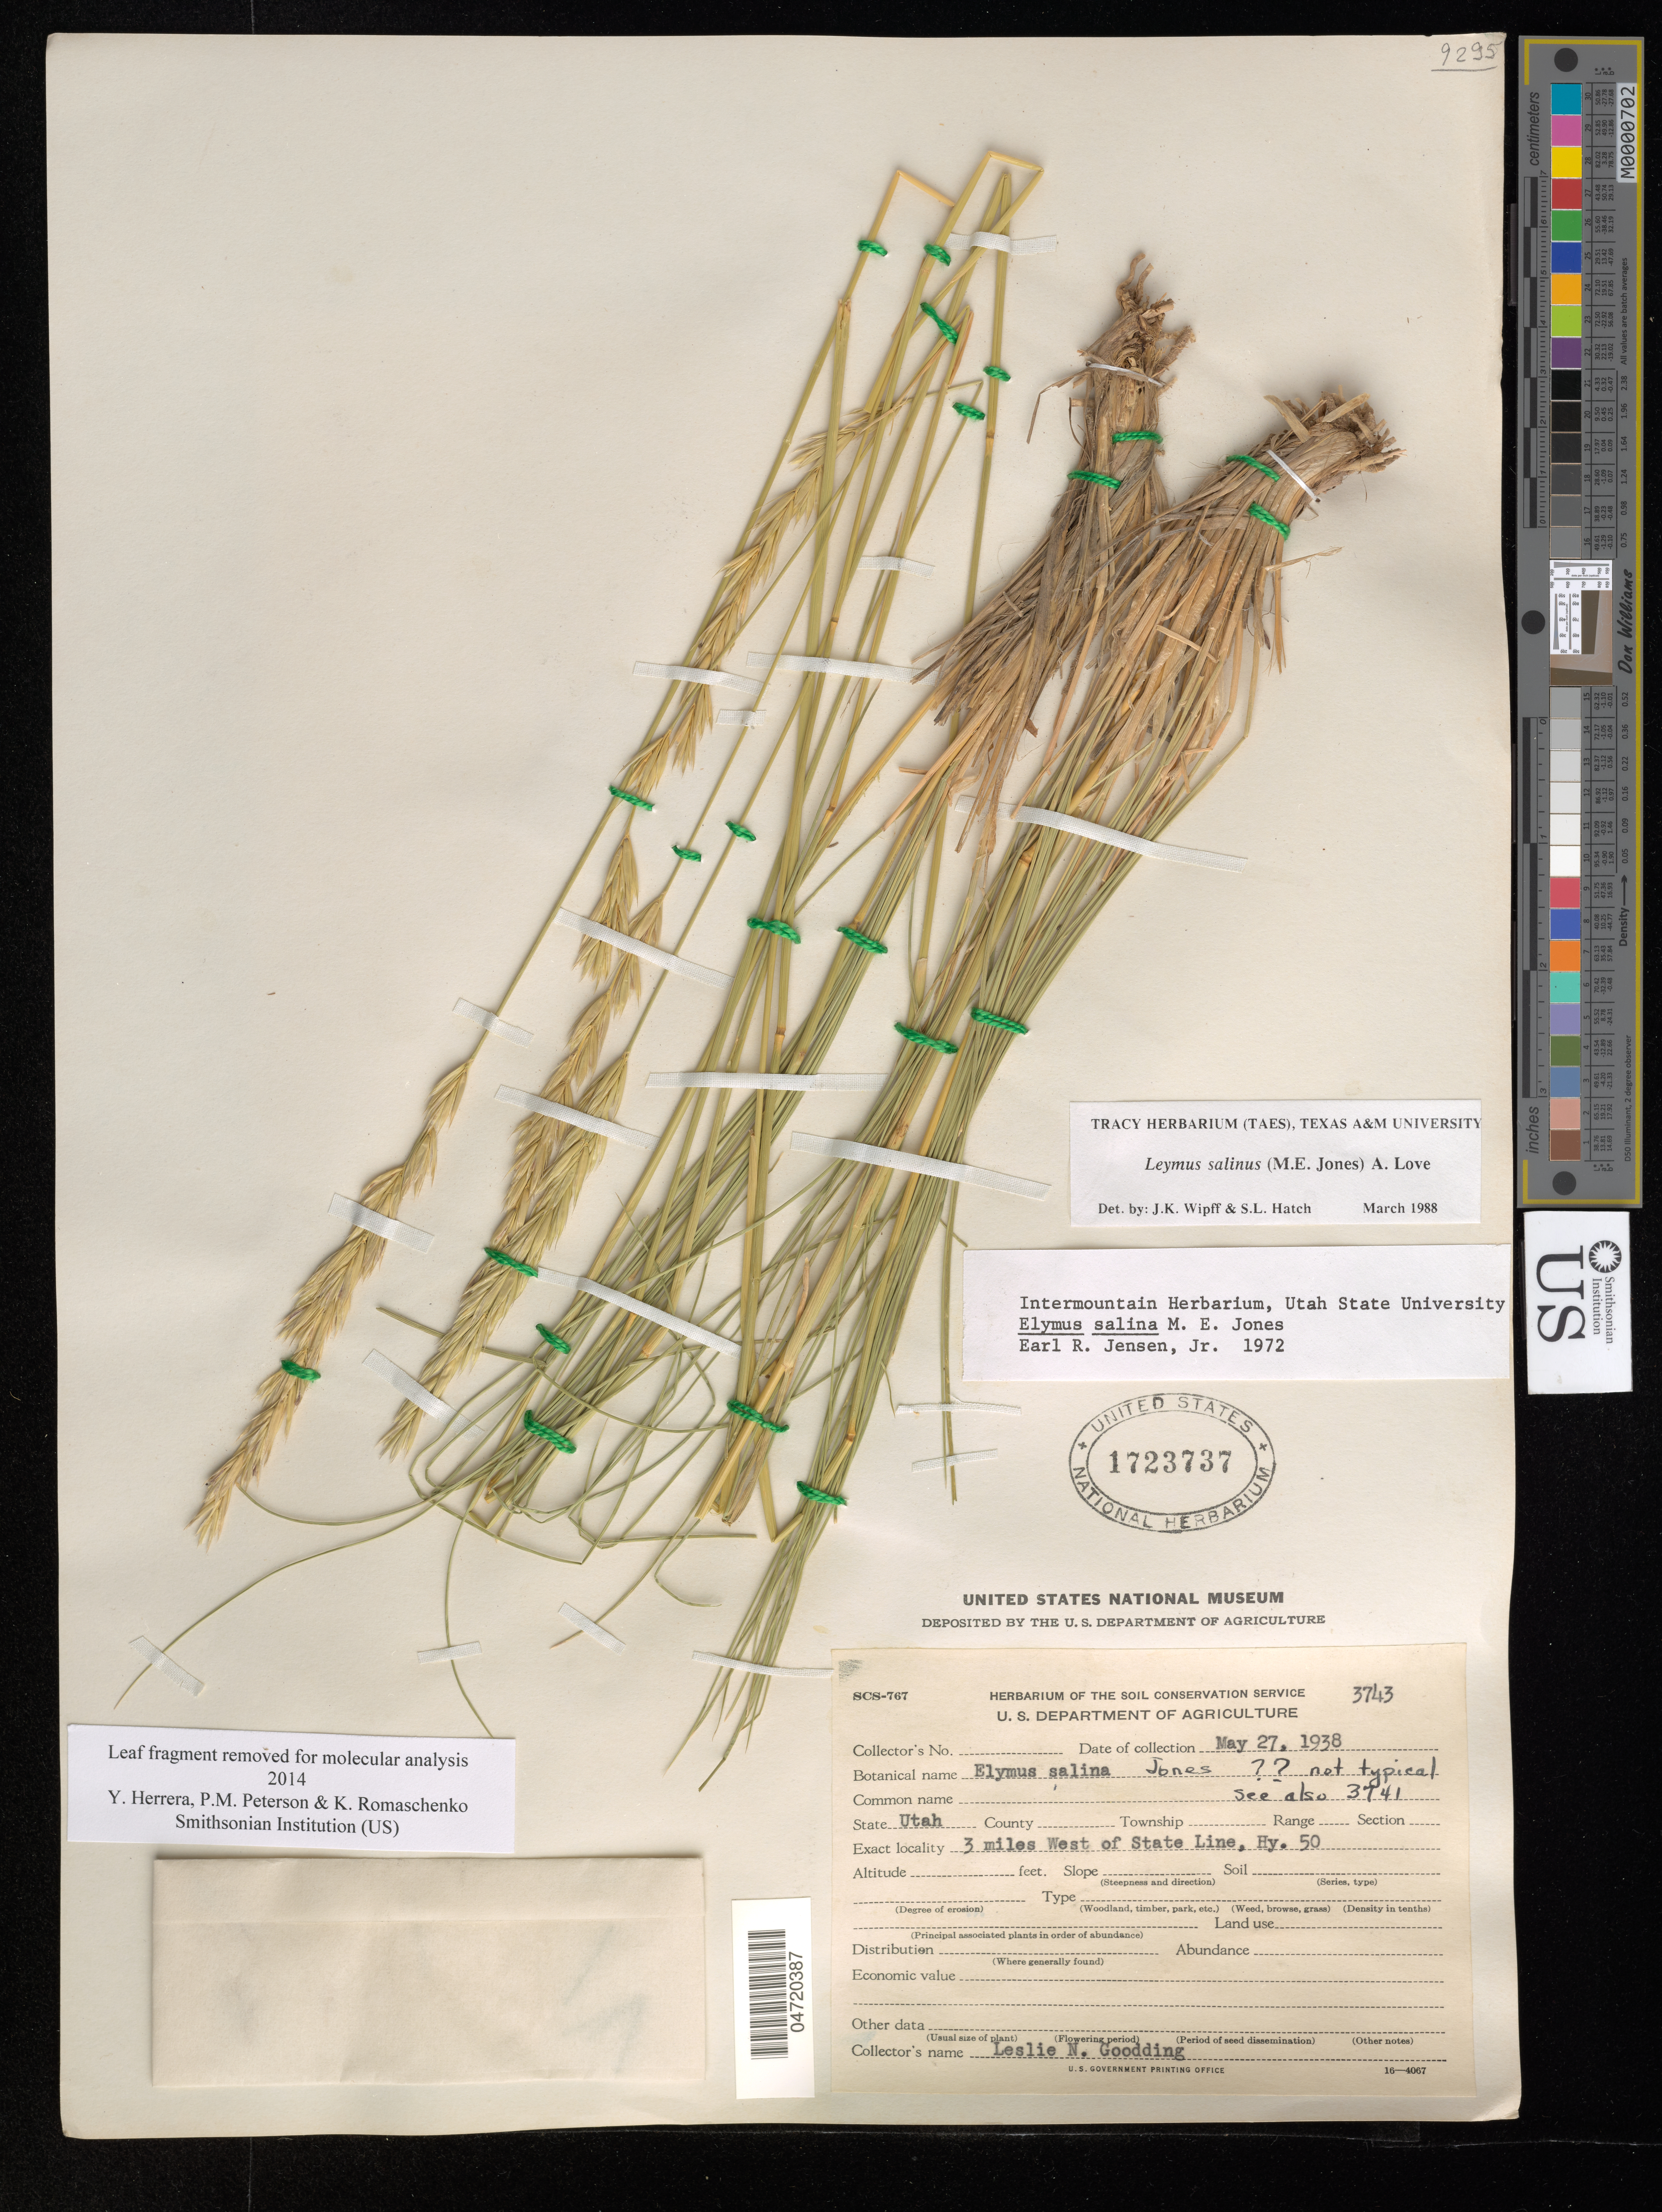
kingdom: Plantae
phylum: Tracheophyta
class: Liliopsida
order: Poales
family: Poaceae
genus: Leymus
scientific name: Leymus salina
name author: (M.E. Jones) Á. Löve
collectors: L. N. Goodding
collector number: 3743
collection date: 1938-05-27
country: United States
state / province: Utah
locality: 3 miles West of State Line, Hy. 50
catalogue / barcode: US 1723737